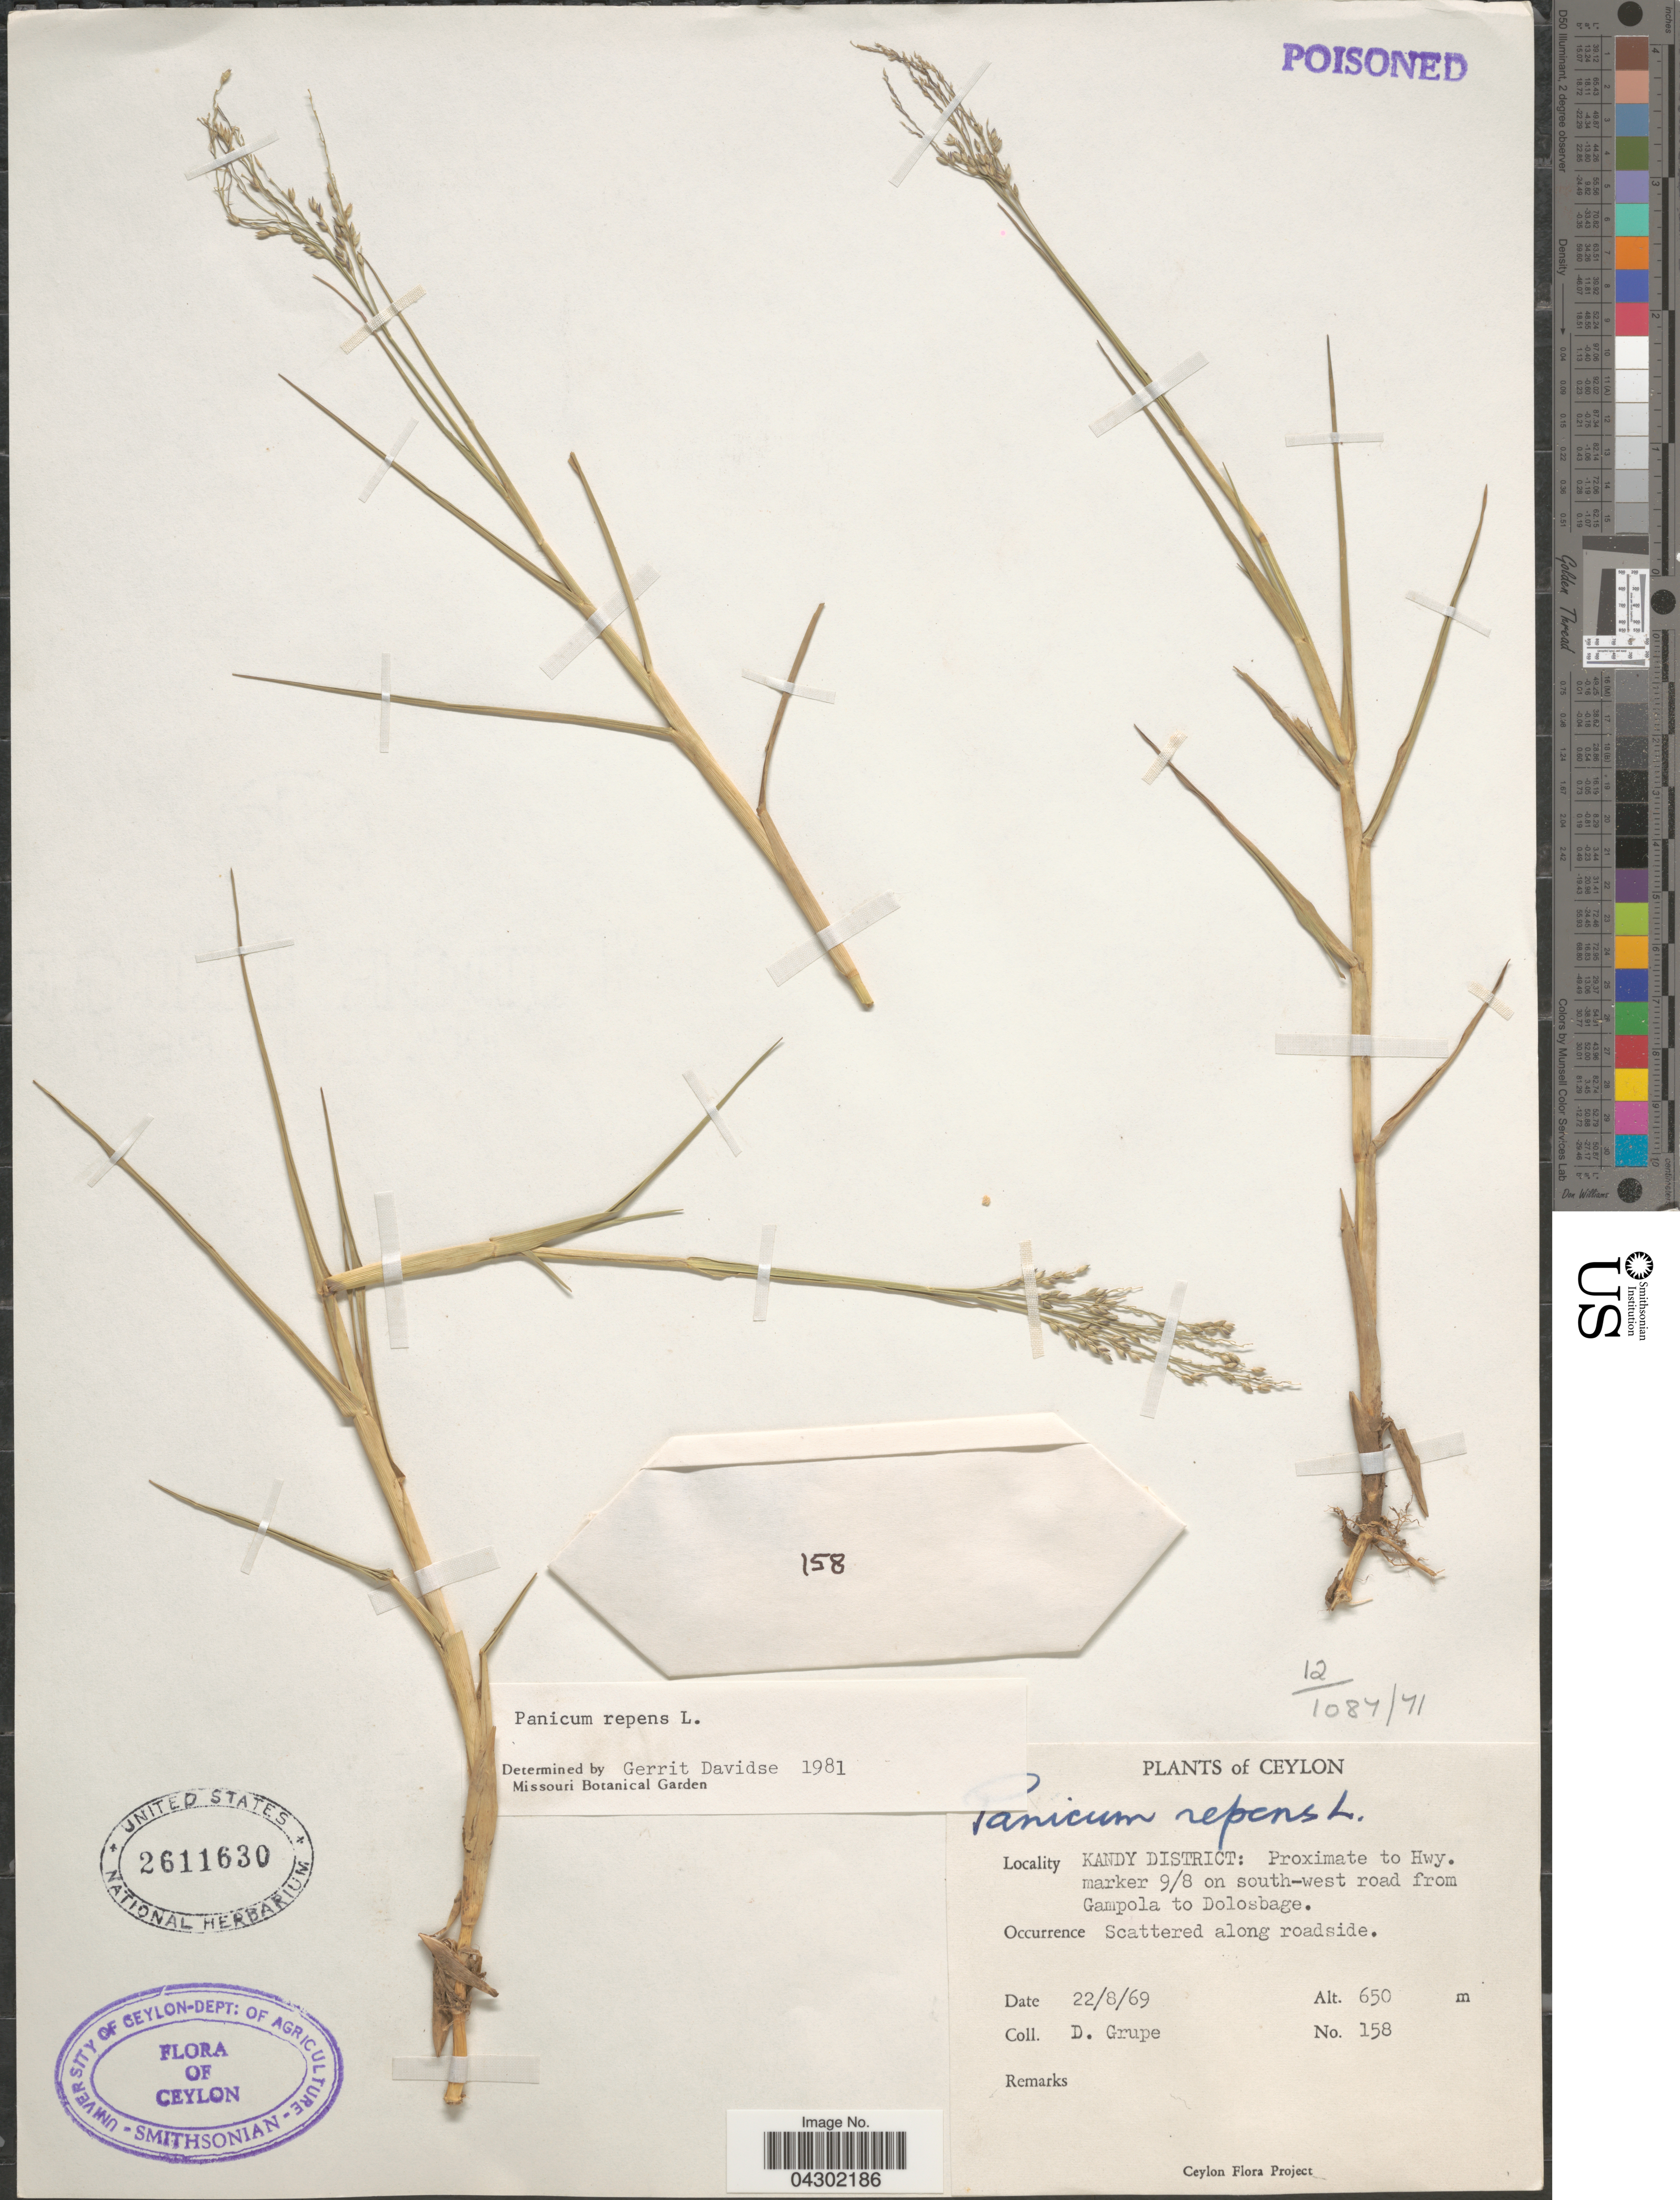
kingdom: Plantae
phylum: Tracheophyta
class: Liliopsida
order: Poales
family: Poaceae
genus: Panicum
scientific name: Panicum repens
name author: L.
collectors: D. Grupe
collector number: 158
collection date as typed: Transcribed d/m/y: 22/8/69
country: Sri Lanka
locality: Ceylon. Kandy District: Proximate to Hwy. marker 9/8 on south-west road from Gampola to Dolosbage.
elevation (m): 650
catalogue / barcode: US 2611630